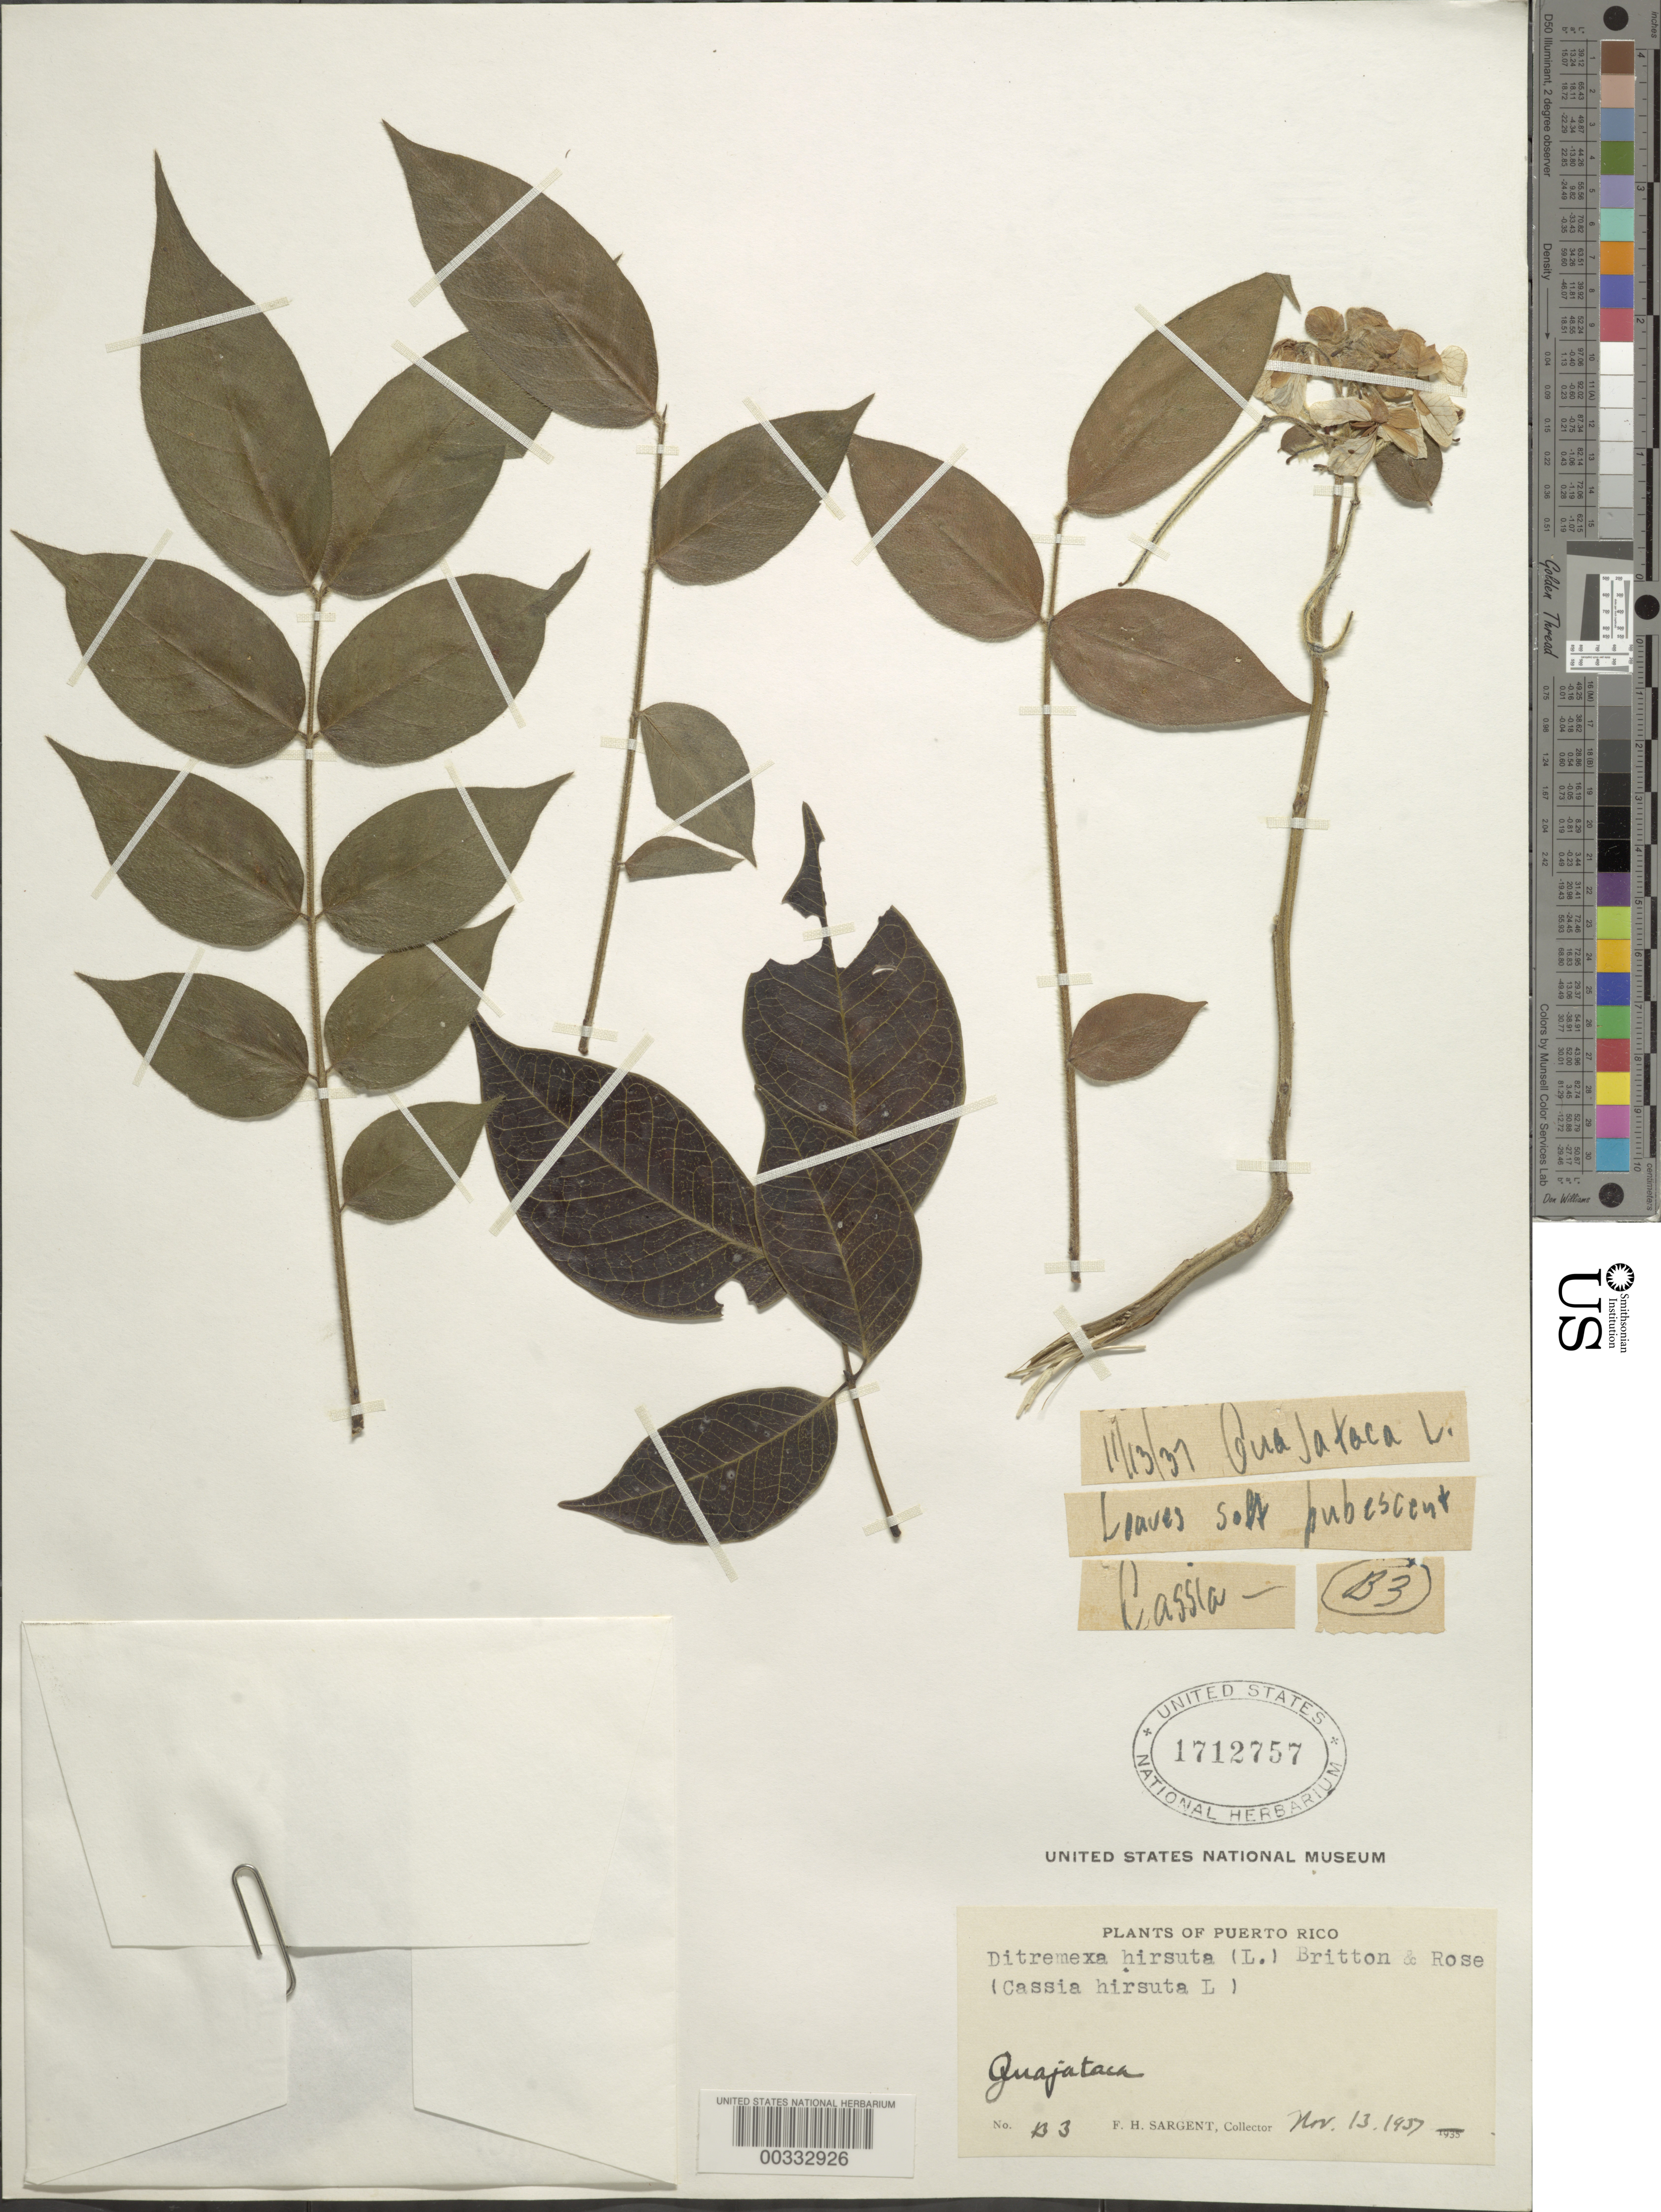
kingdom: Plantae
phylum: Tracheophyta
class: Magnoliopsida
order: Fabales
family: Fabaceae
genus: Senna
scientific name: Senna hirsuta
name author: (L.) H.S. Irwin & Barneby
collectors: F. H. Sargent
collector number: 133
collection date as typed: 13 Nov 1957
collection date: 1957-11-13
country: Puerto Rico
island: Greater Antilles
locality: Guajataca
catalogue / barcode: US 1712757